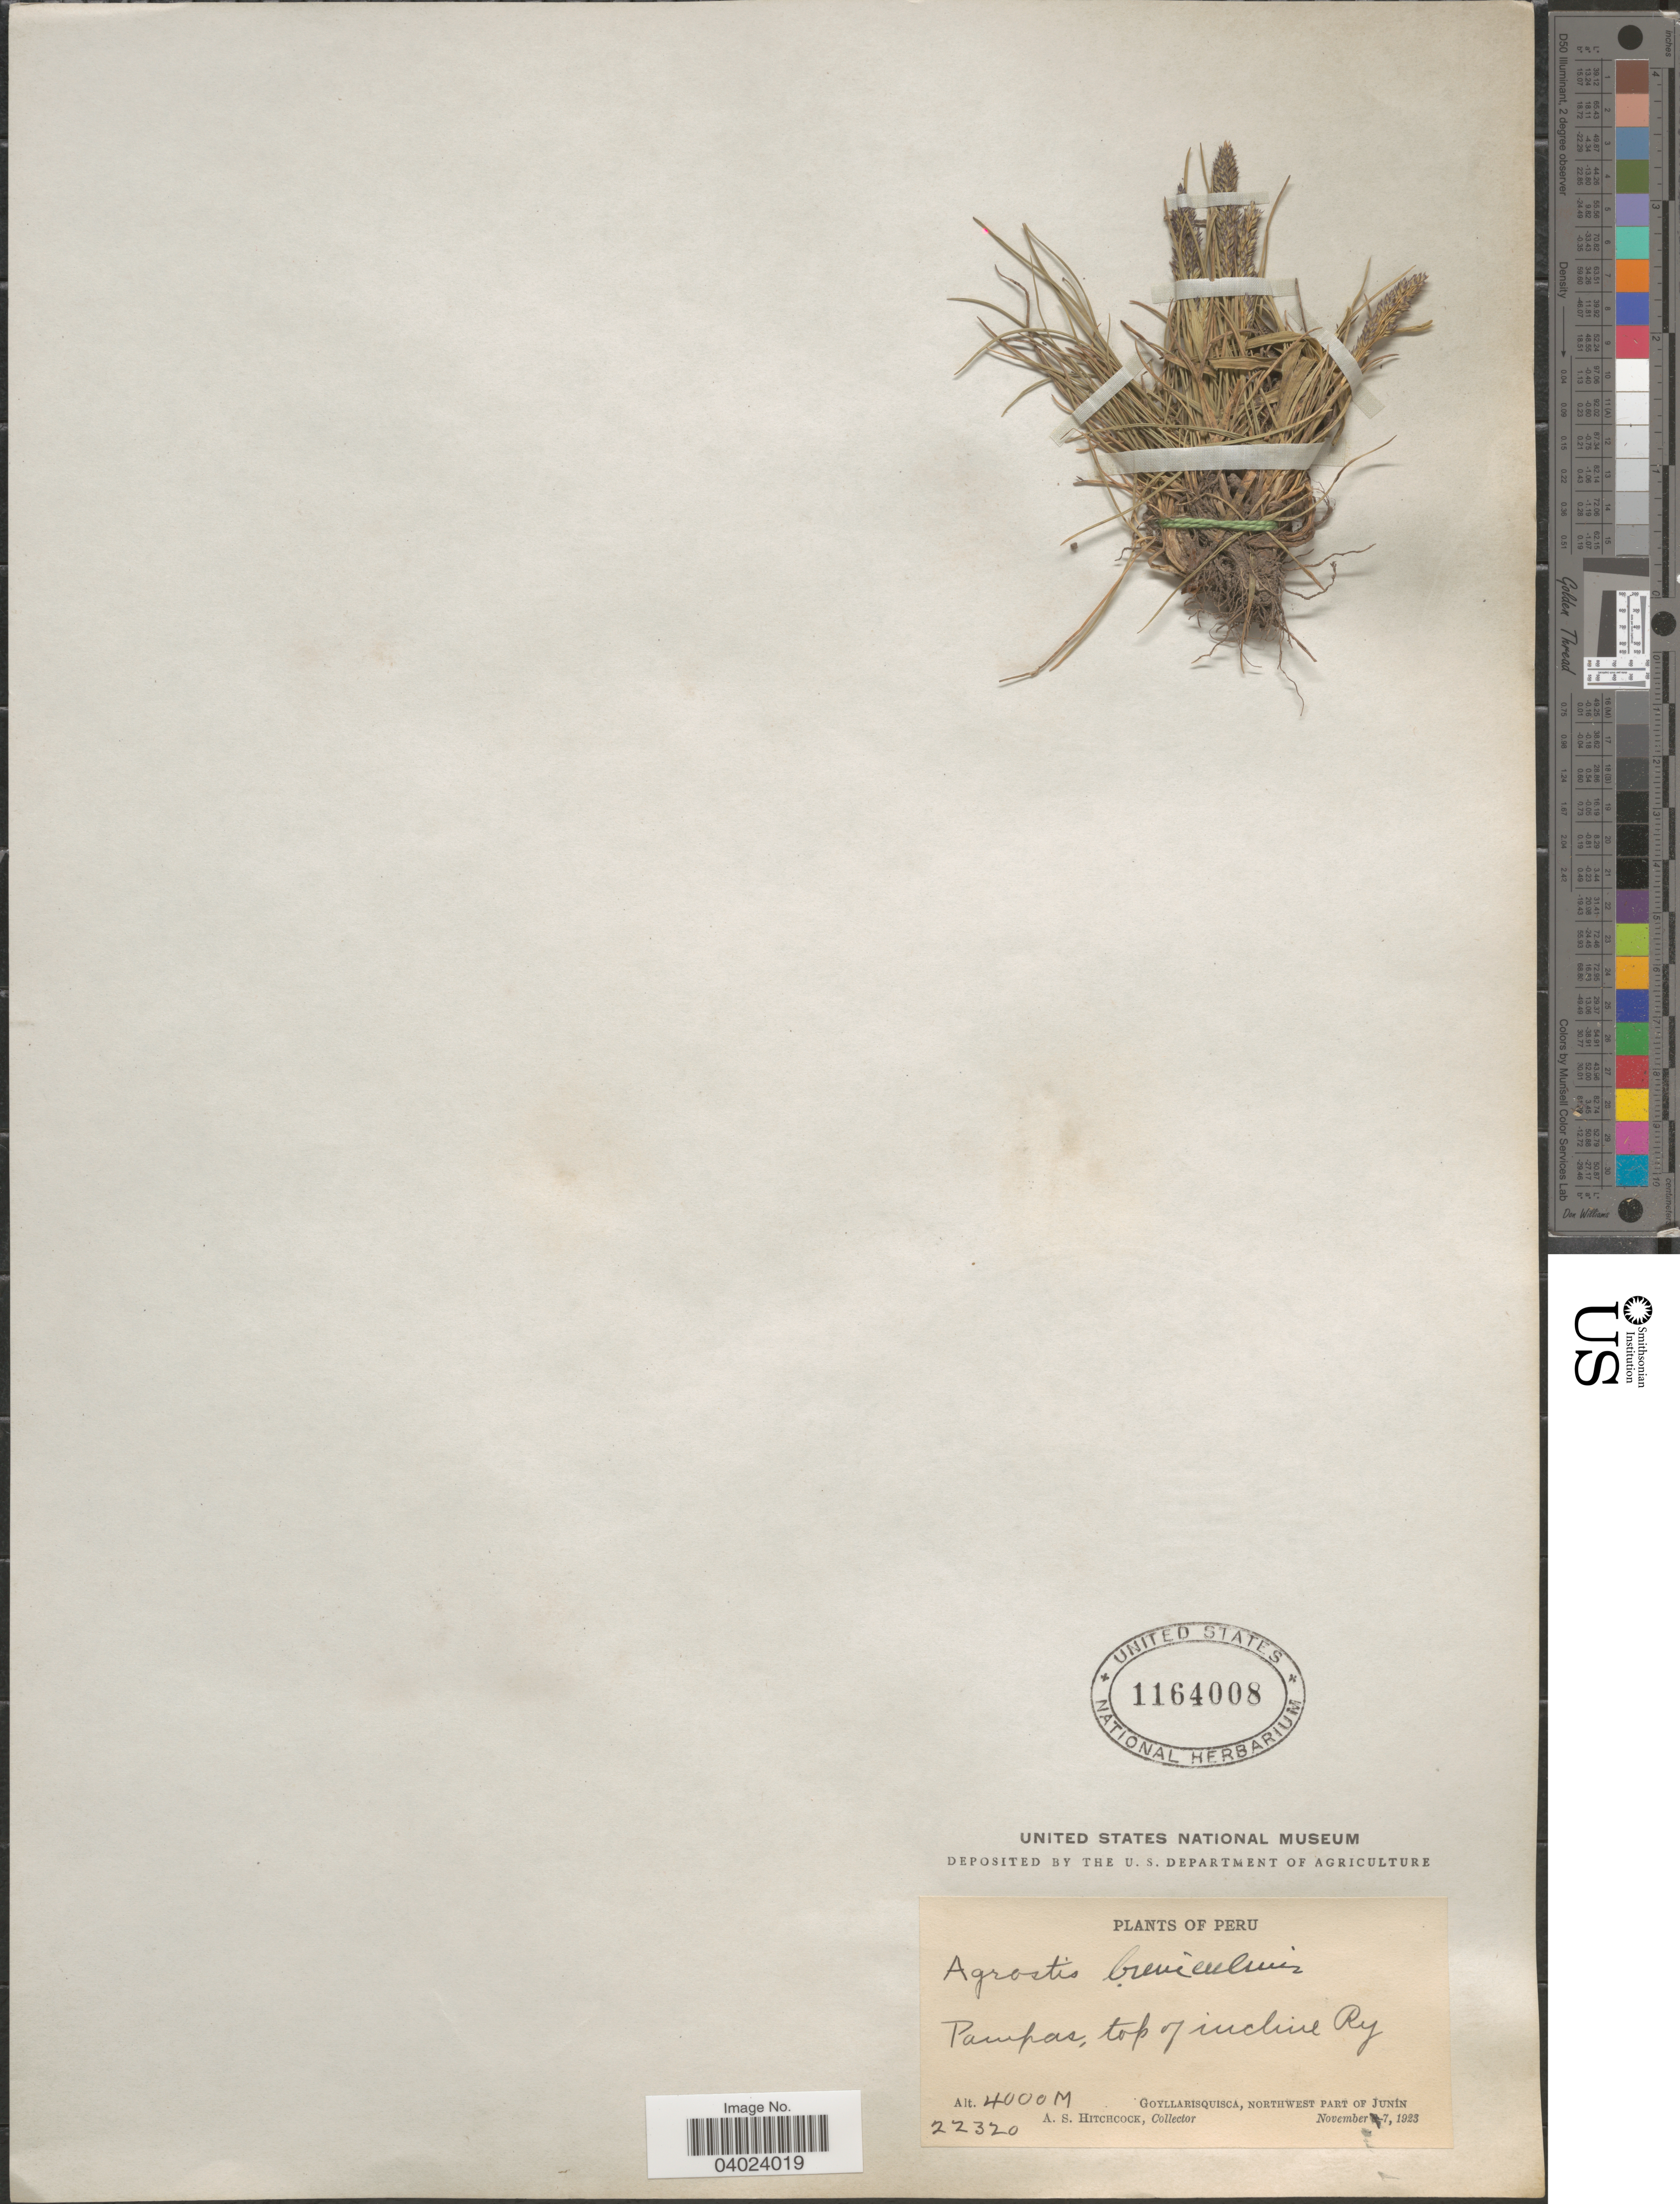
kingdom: Plantae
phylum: Tracheophyta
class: Liliopsida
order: Poales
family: Poaceae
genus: Agrostis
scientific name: Agrostis breviculmis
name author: Hitchc.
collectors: A. S. Hitchcock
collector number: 22320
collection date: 1923-11-07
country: Peru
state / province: Junín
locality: Pampas, top of incline Ry. Goyllarisquisca, Northwest part of Junín.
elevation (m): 4000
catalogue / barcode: US 1164008